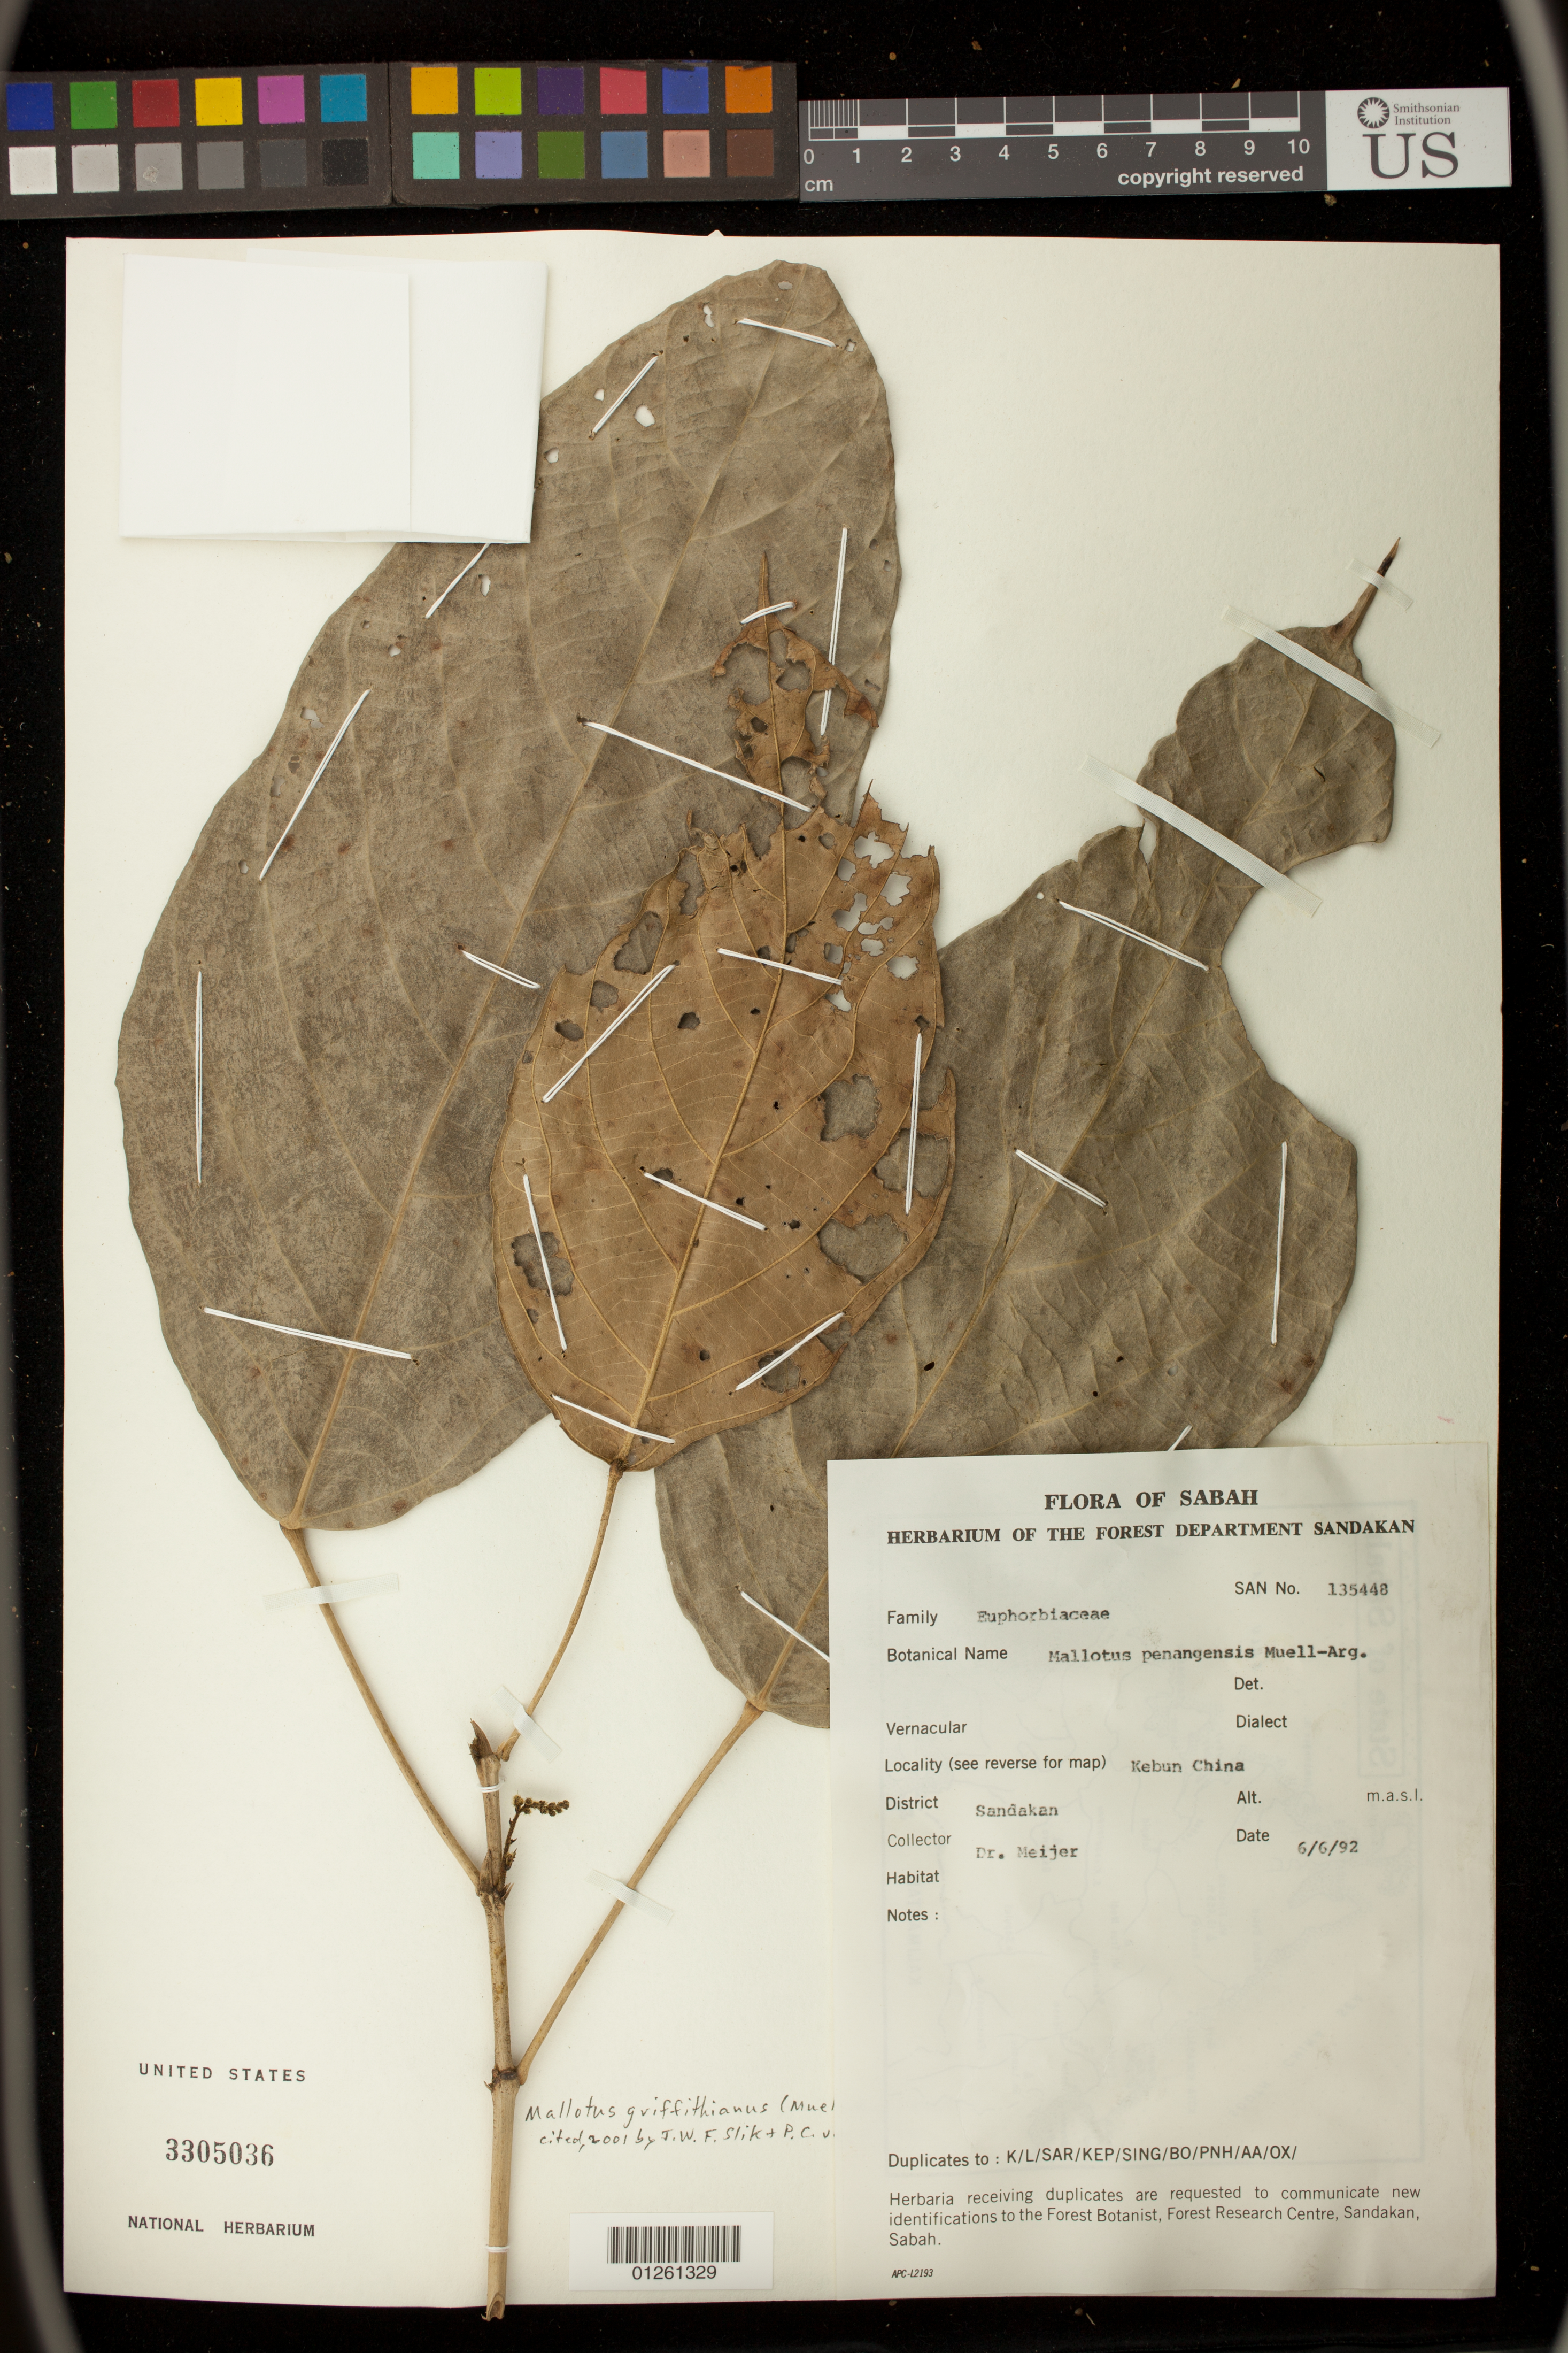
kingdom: Plantae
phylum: Tracheophyta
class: Magnoliopsida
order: Malpighiales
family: Euphorbiaceae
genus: Hancea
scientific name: Hancea griffithiana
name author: (Müll. Arg.) S.E.C. Sierra et al.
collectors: -- Meijer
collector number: SAN 135448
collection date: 1992-06-06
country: Malaysia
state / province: Sabah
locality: Kebun China, Sandakan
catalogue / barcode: US 3305036